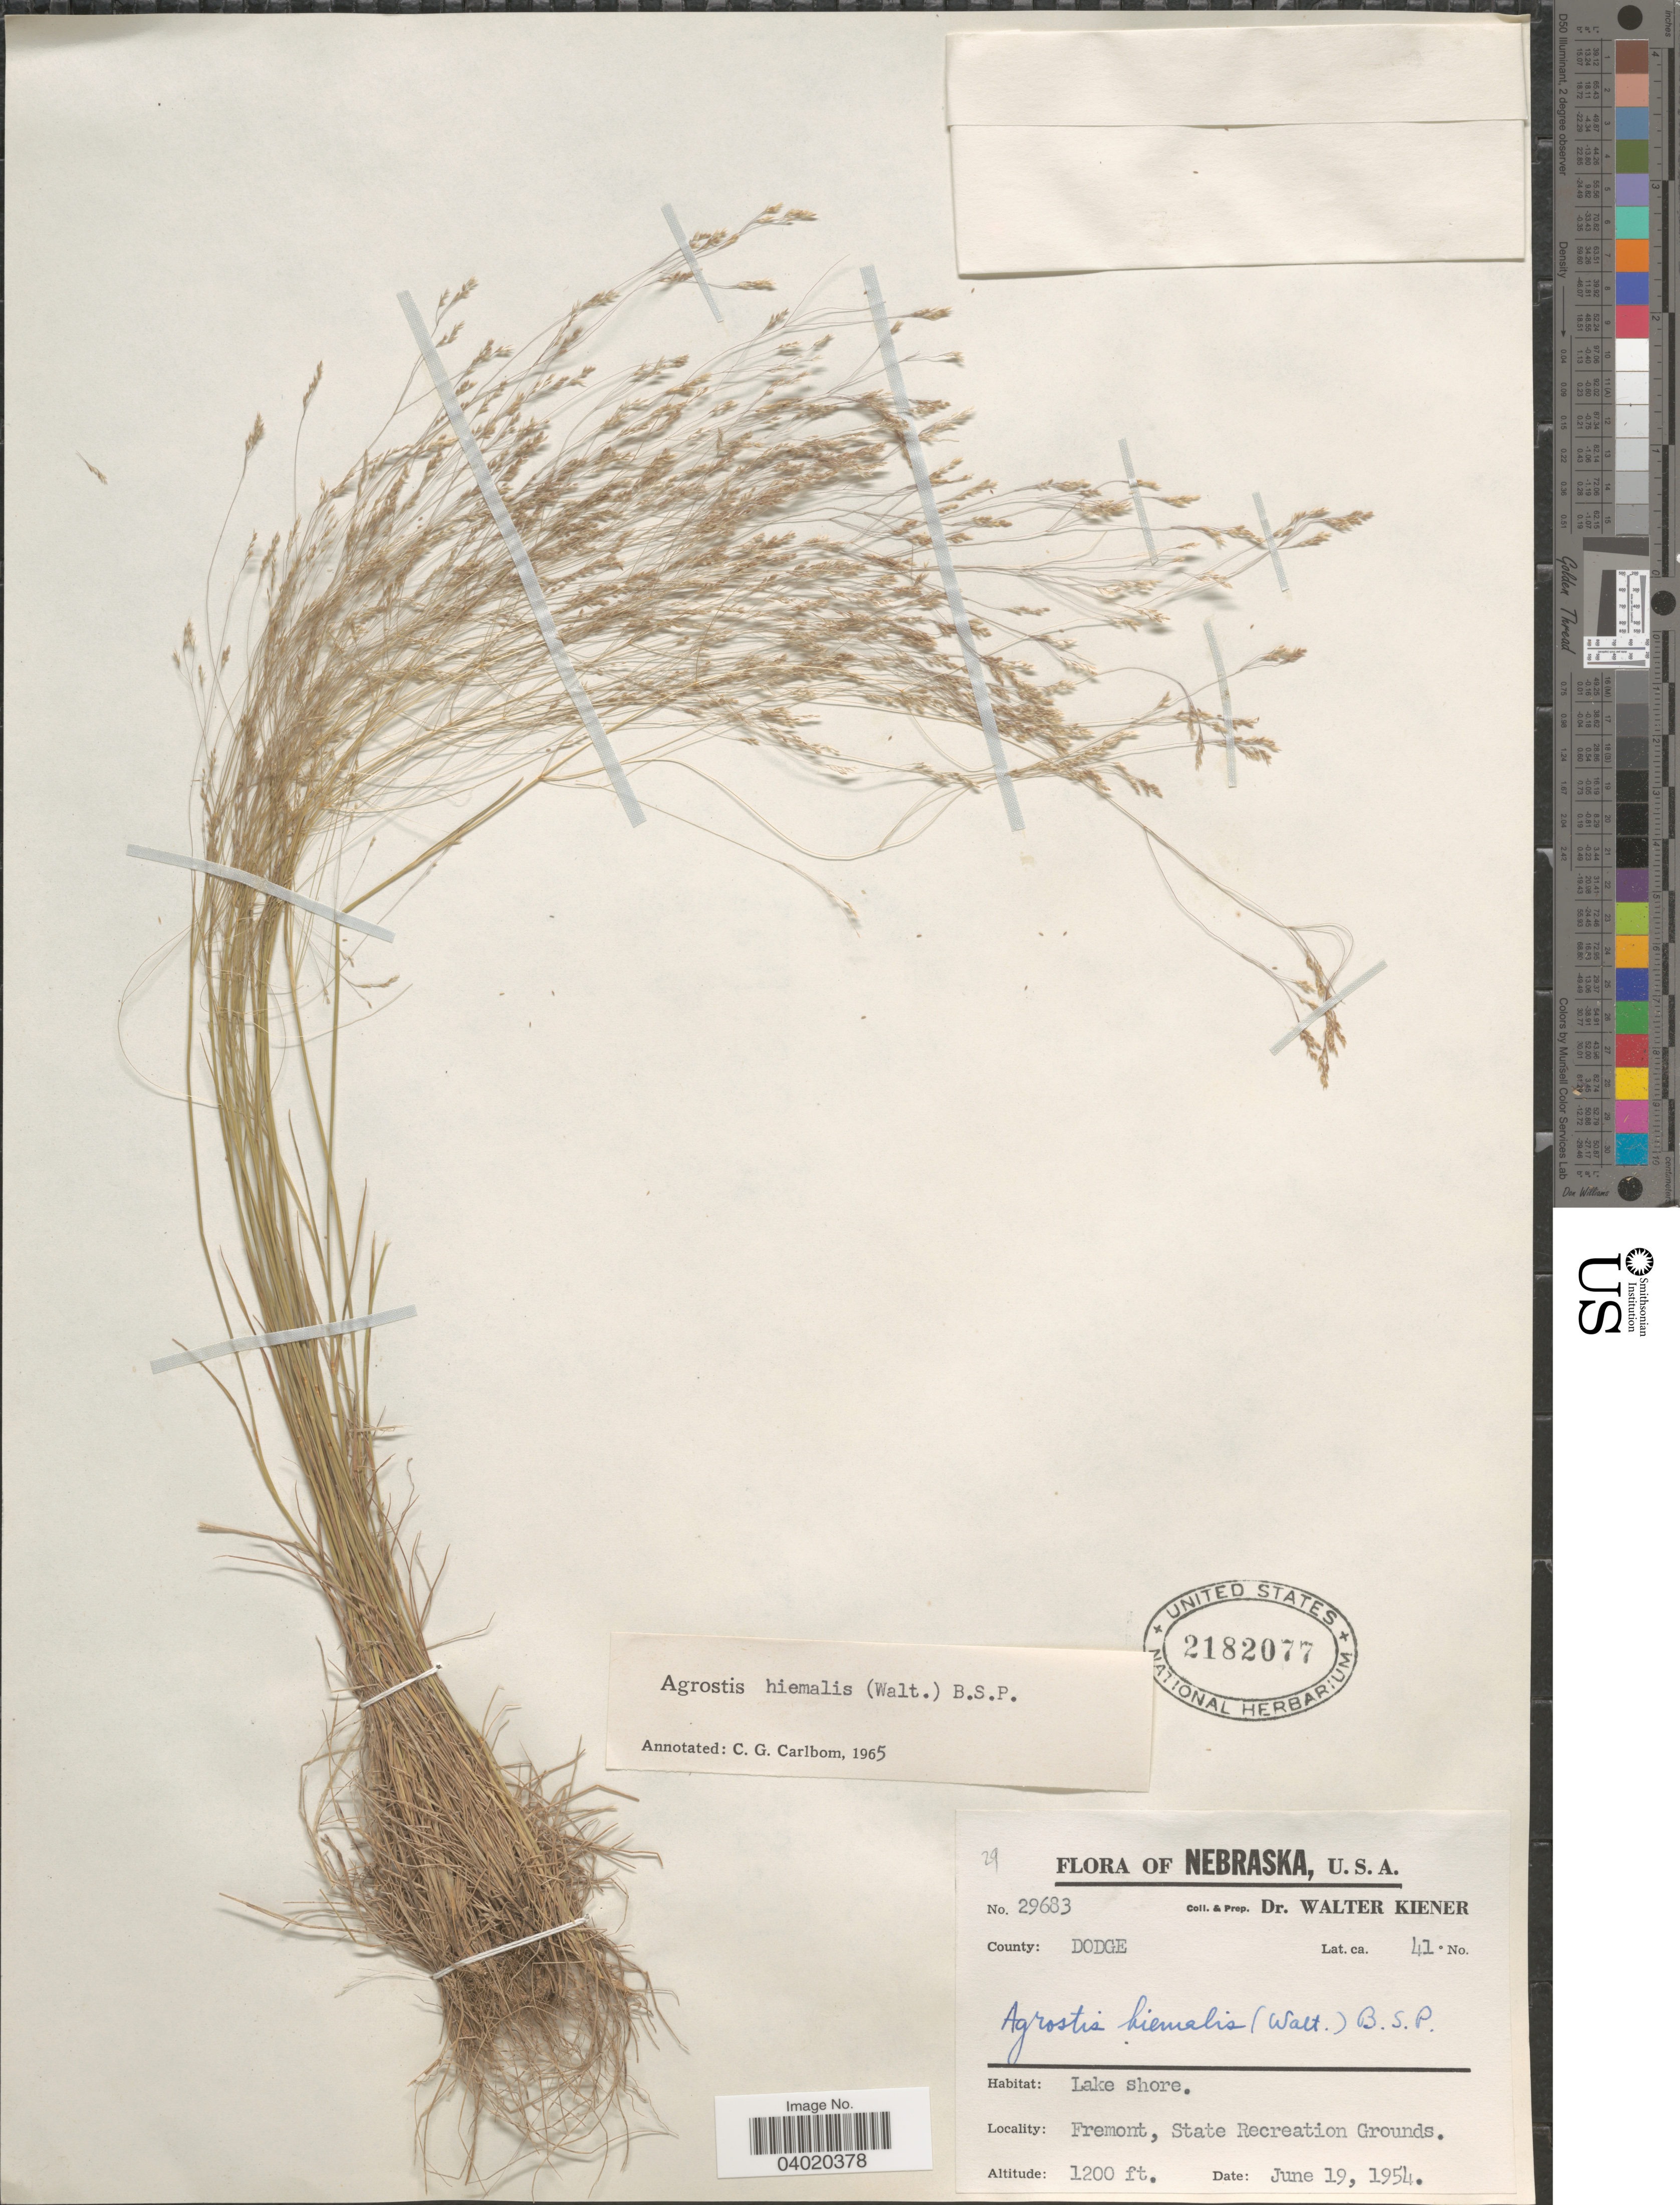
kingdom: Plantae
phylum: Tracheophyta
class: Liliopsida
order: Poales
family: Poaceae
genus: Agrostis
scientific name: Agrostis hyemalis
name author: (Walter) Britton et al.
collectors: W. Kiener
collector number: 29683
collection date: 1954-06-19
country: United States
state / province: Nebraska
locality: County: Dodge. Fremont, State Recreation Grounds.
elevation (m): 366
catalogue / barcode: US 2182077